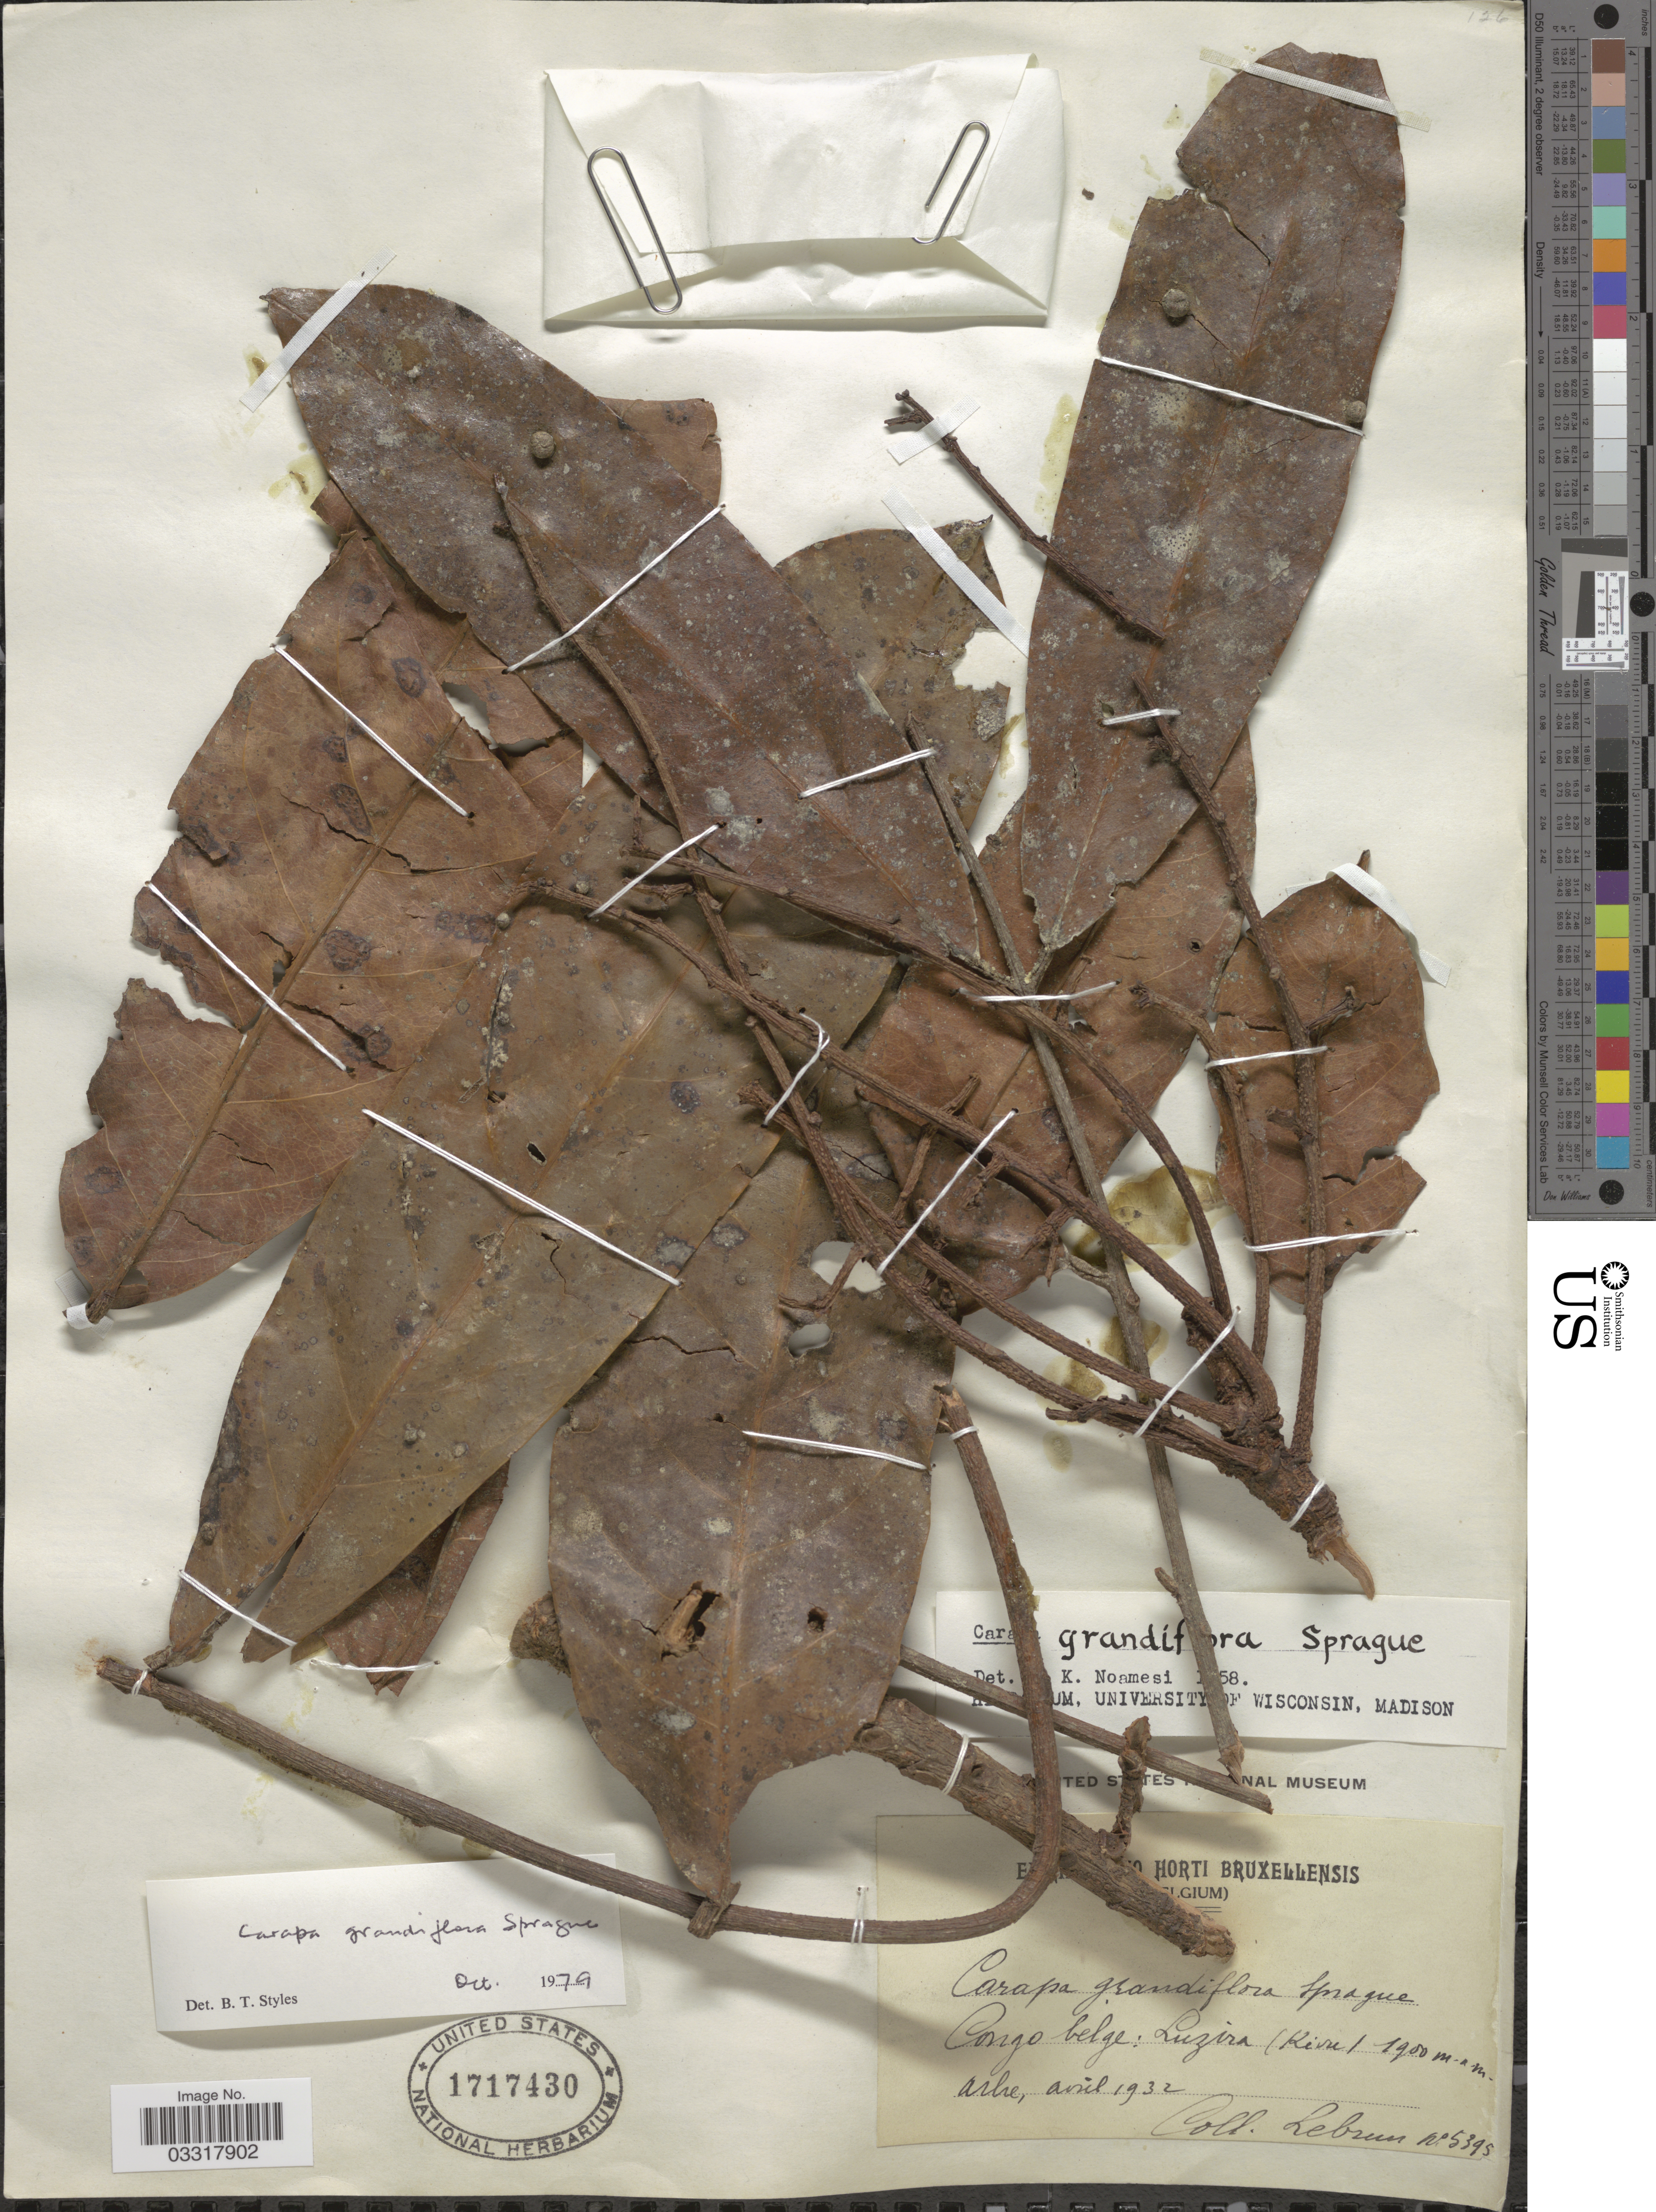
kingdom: Plantae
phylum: Tracheophyta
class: Magnoliopsida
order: Sapindales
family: Meliaceae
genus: Carapa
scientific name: Carapa grandiflora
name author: Sprague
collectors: J.A. Lebrun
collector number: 5395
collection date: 1932-04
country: Congo, Democratic Republic of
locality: Congo Belge: Luzira (Kivu).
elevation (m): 1900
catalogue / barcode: US 1717430